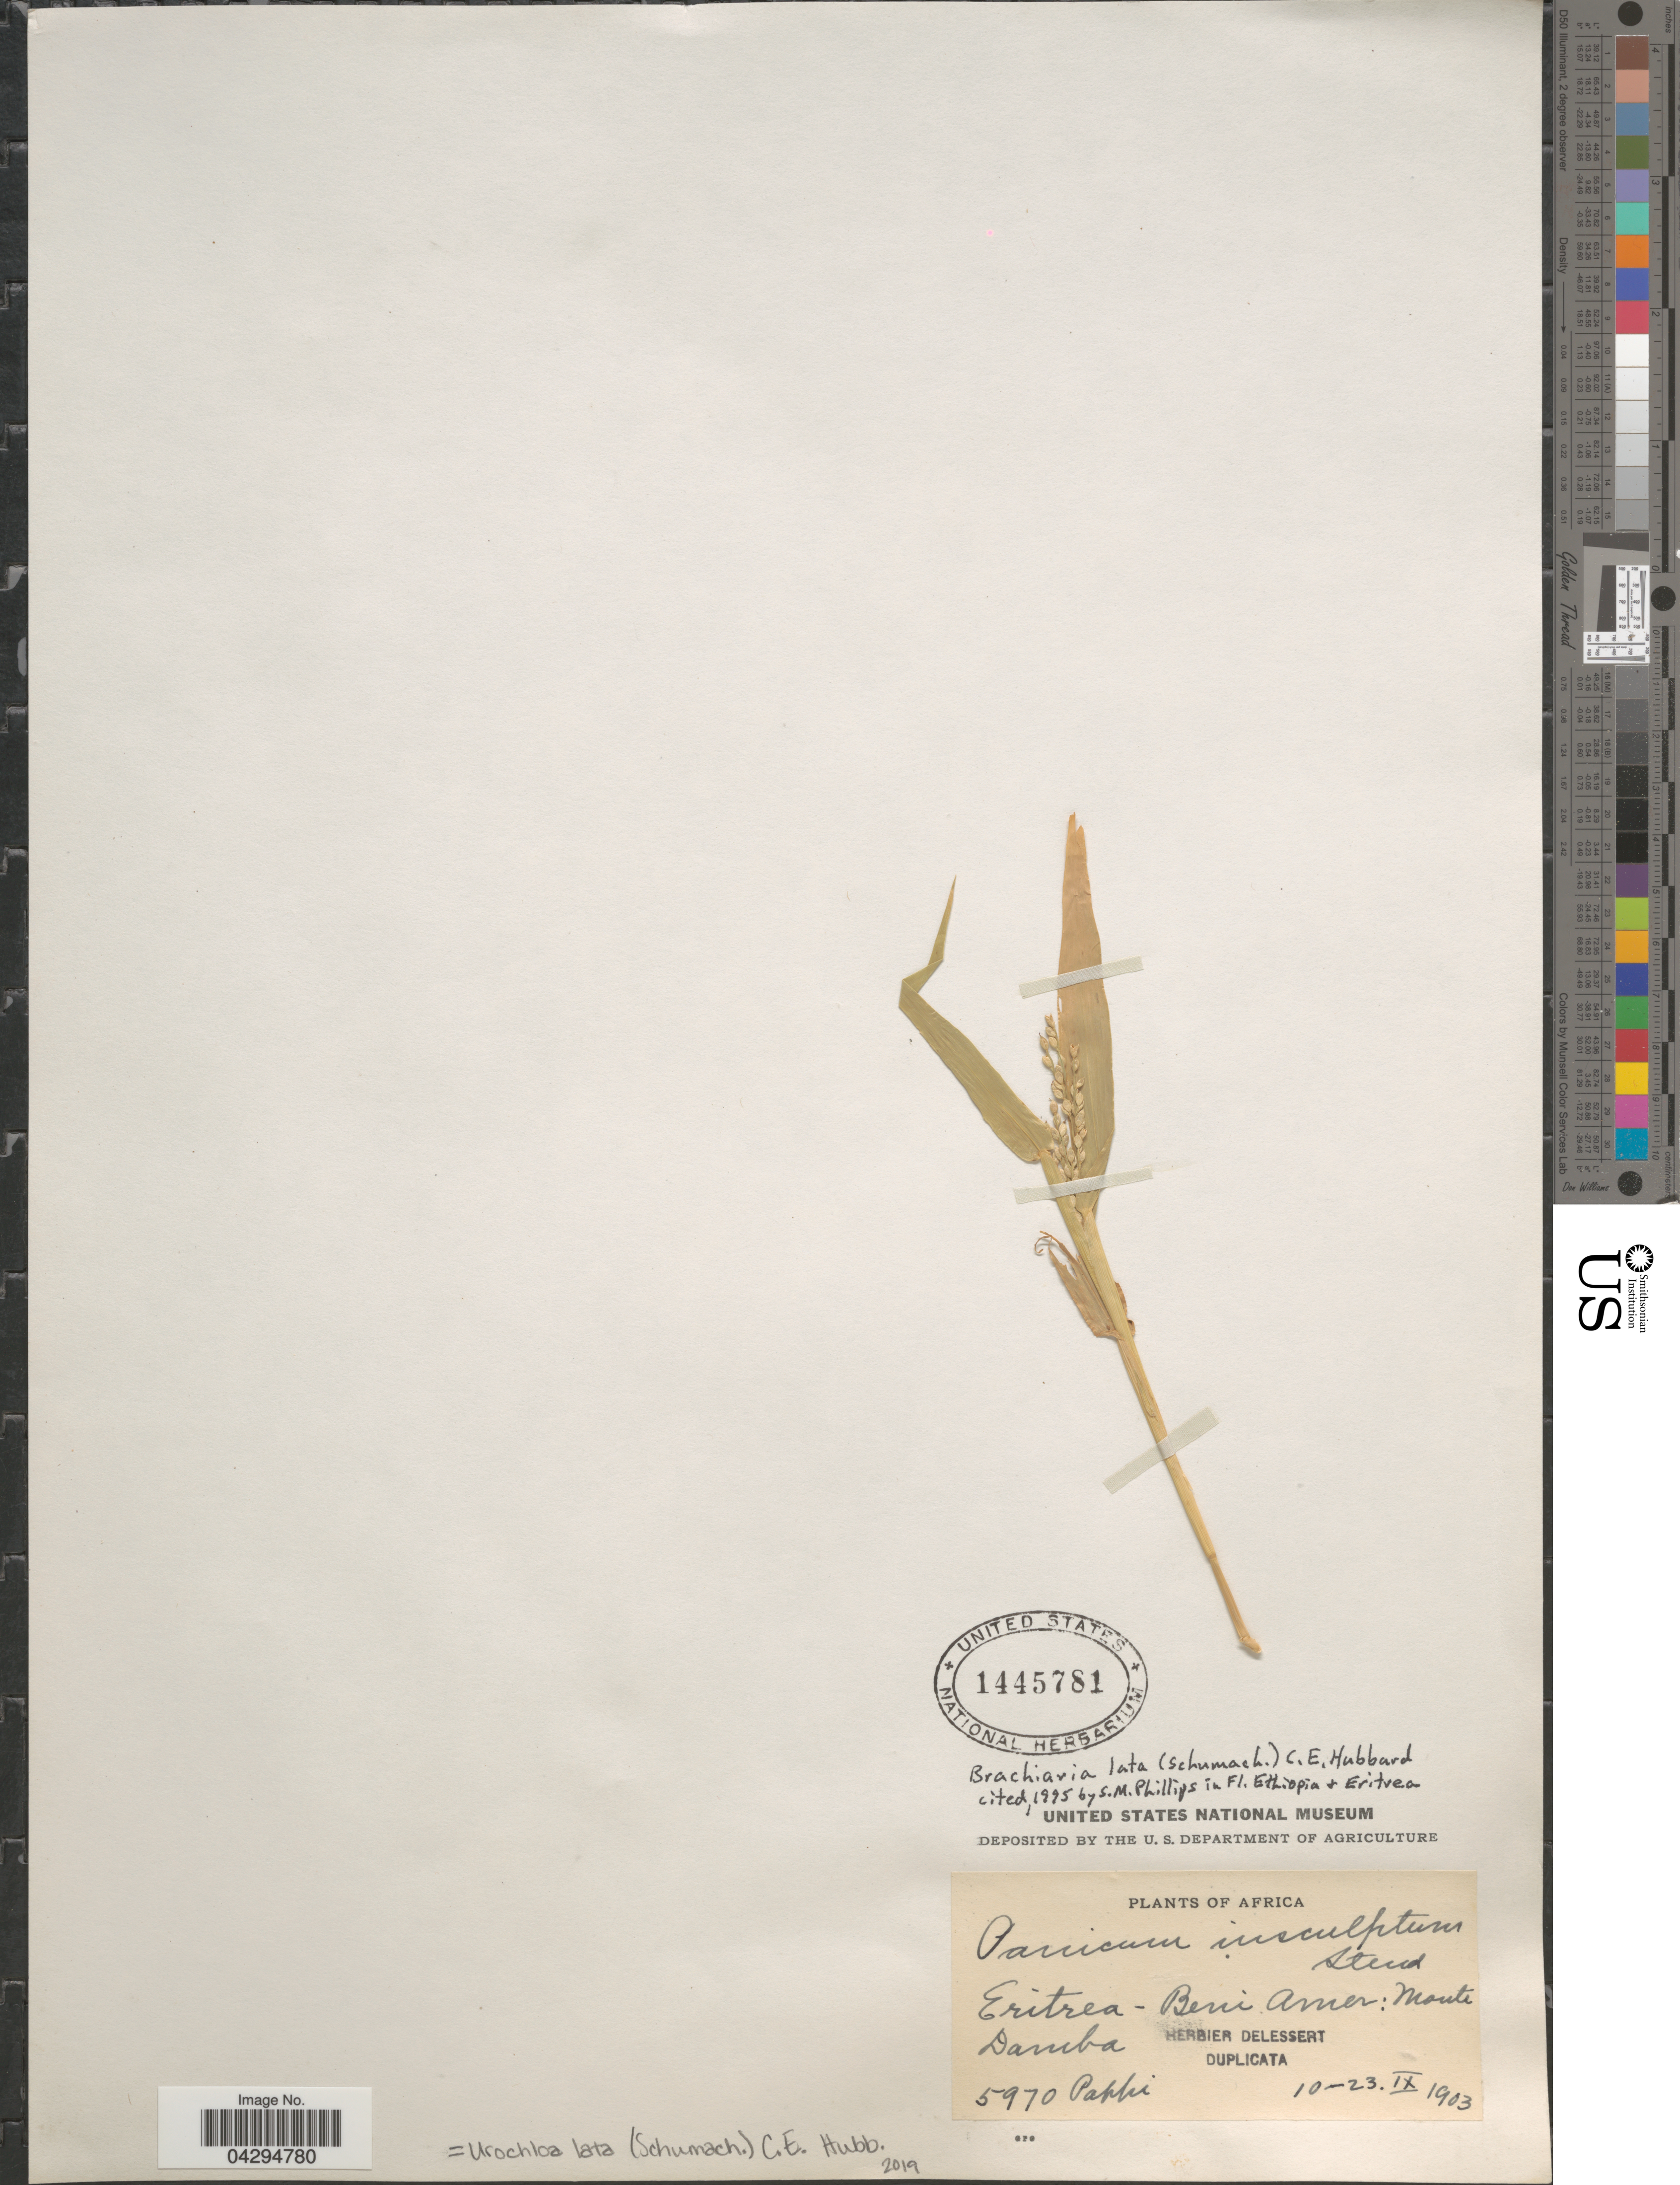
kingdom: Plantae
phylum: Tracheophyta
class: Liliopsida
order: Poales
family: Poaceae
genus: Urochloa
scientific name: Urochloa lata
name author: (Schumach.) C. E. Hubb.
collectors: Pappi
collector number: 5970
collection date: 1903-09-10/1903-09-23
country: Eritrea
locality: Beni Amer: Monte Damba.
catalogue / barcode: US 1445781